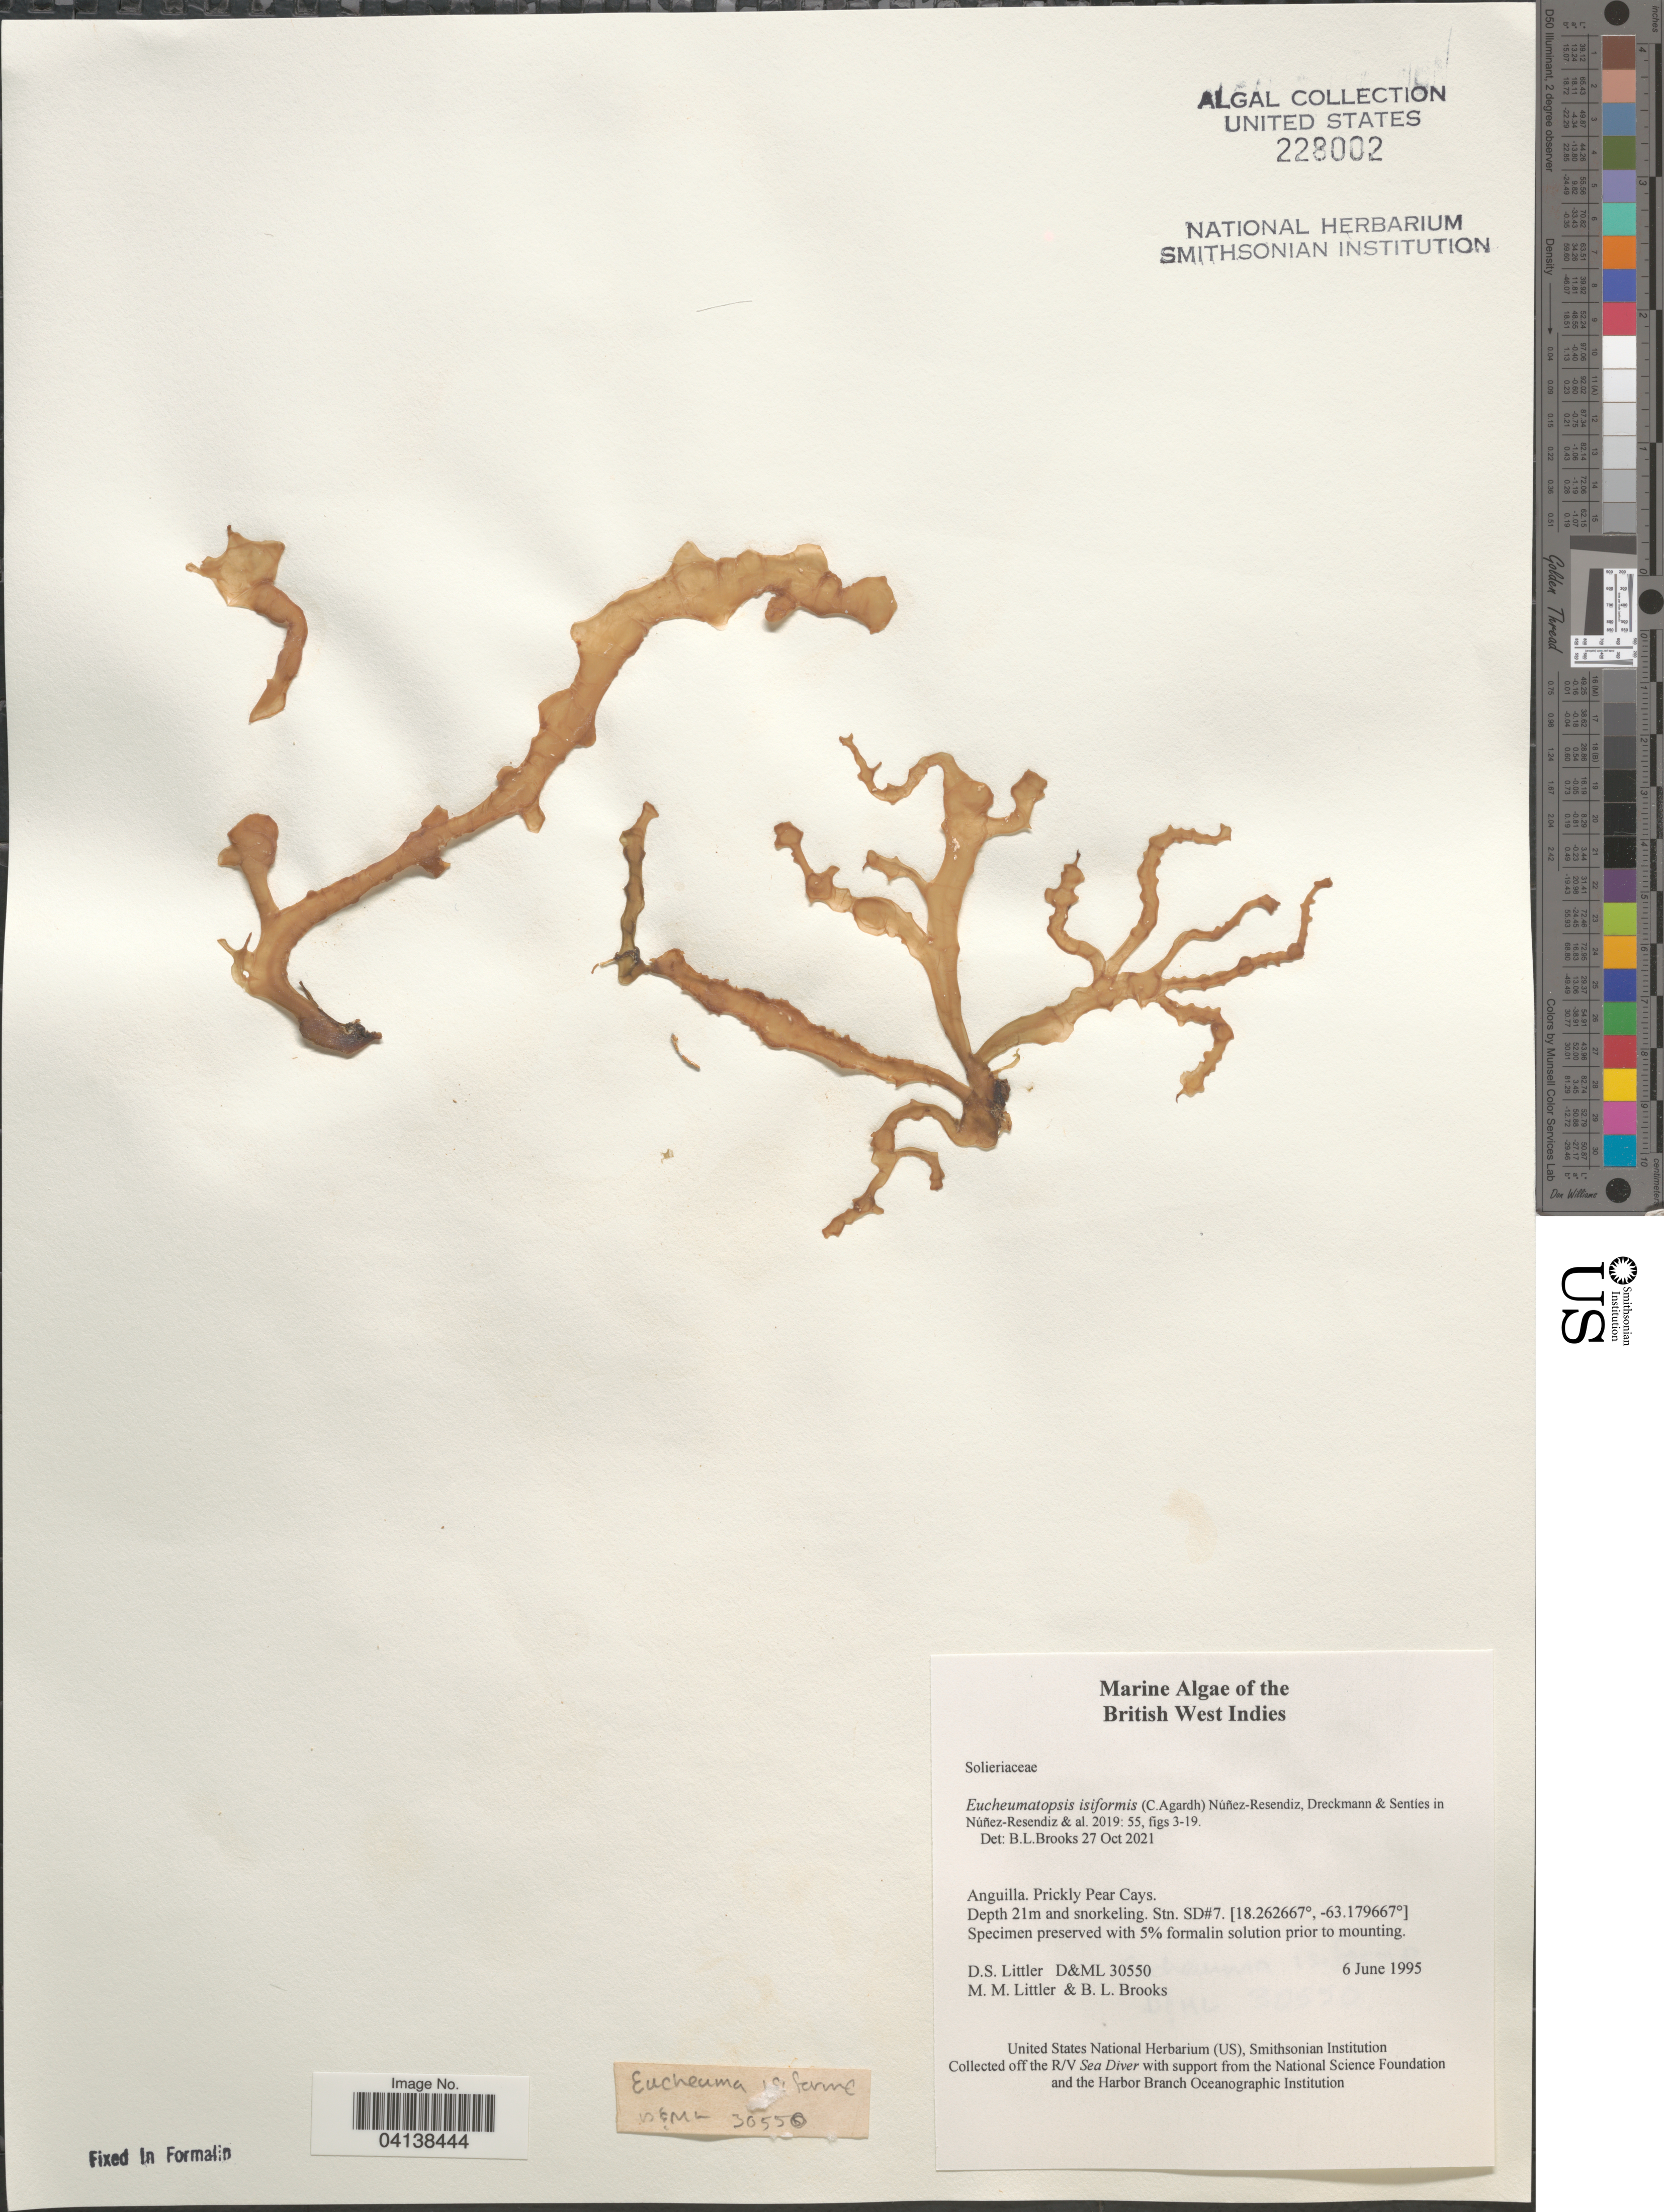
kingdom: Plantae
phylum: Rhodophyta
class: Florideophyceae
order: Gigartinales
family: Solieriaceae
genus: Eucheumatopsis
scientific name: Eucheumatopsis isiformis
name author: (C. Agardh) M.L. Núñez-Resendiz et al.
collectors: D. S. Littler & B. Brooks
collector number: D&ML 30550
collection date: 1995-06-06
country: Anguilla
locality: British West Indies. Prickly Pear Cays. Stn. SD#7.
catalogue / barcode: US 228002